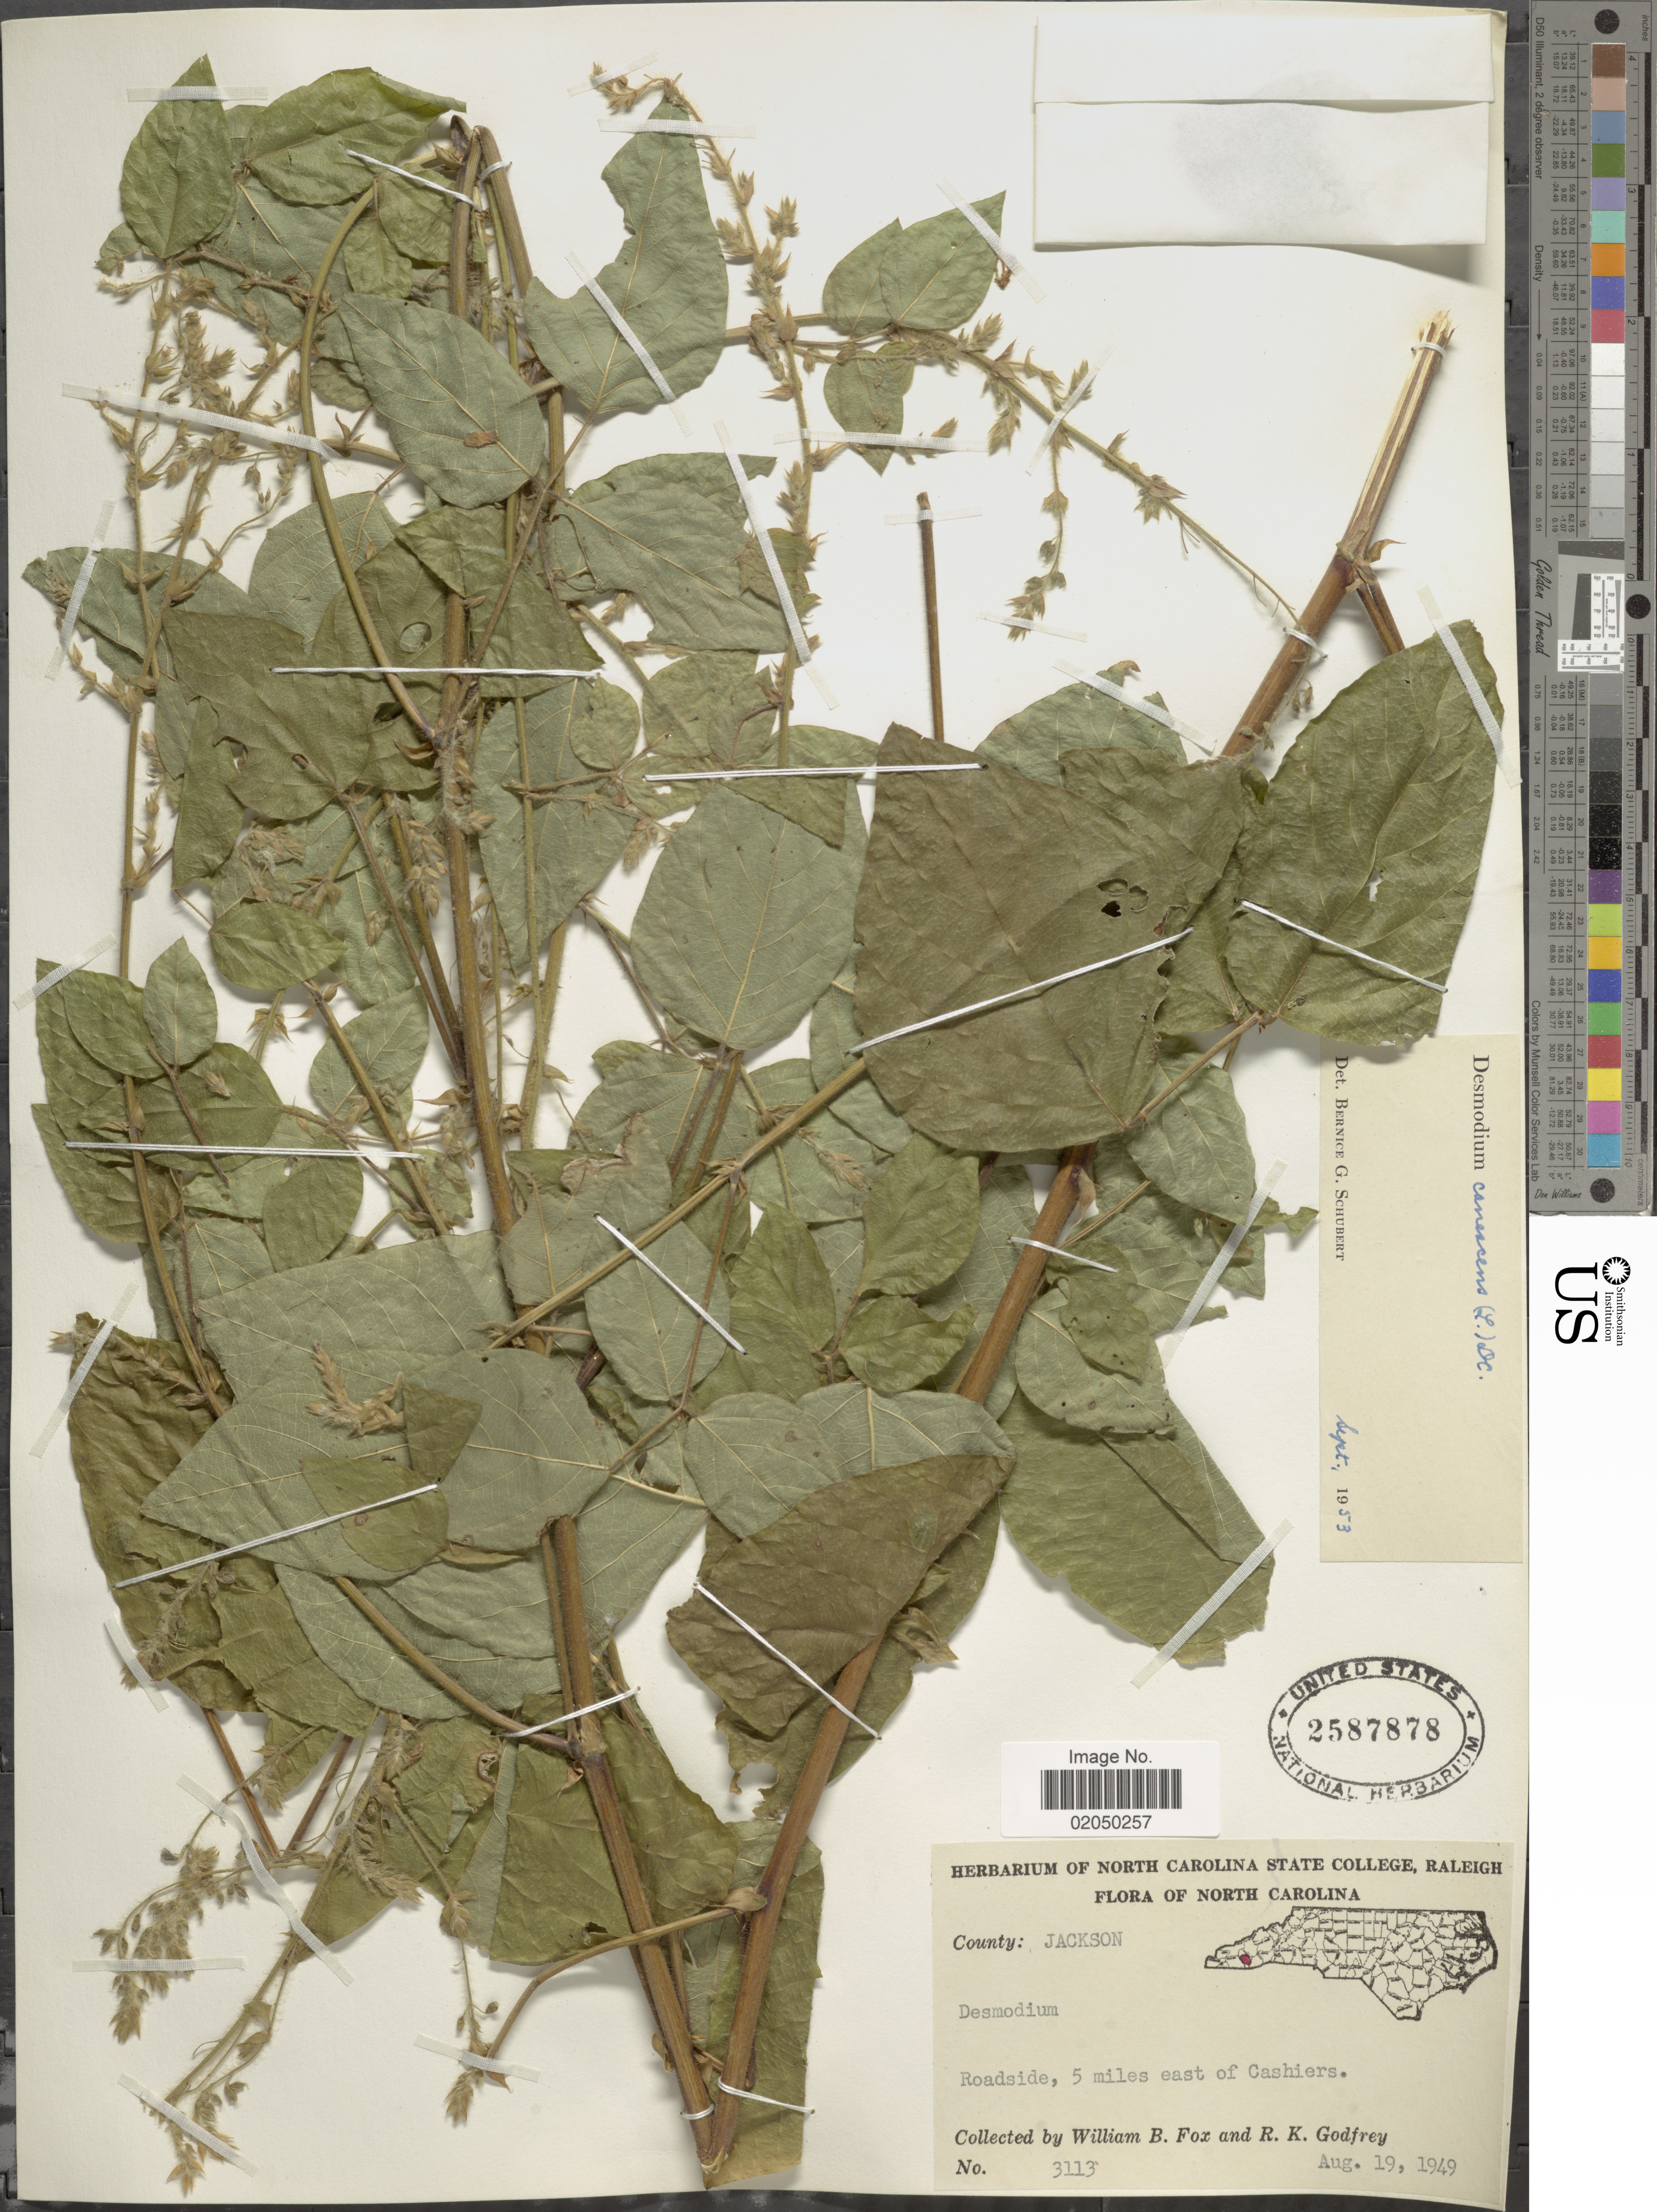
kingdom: Plantae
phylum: Tracheophyta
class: Magnoliopsida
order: Fabales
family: Fabaceae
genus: Desmodium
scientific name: Desmodium canescens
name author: (L.) DC.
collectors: W. B. Fox & R. K. Godfrey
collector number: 3113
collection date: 1949-08-19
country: United States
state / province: North Carolina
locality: County Jackson, Roadside, 5 miles east of Cashiers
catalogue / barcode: US 2587878